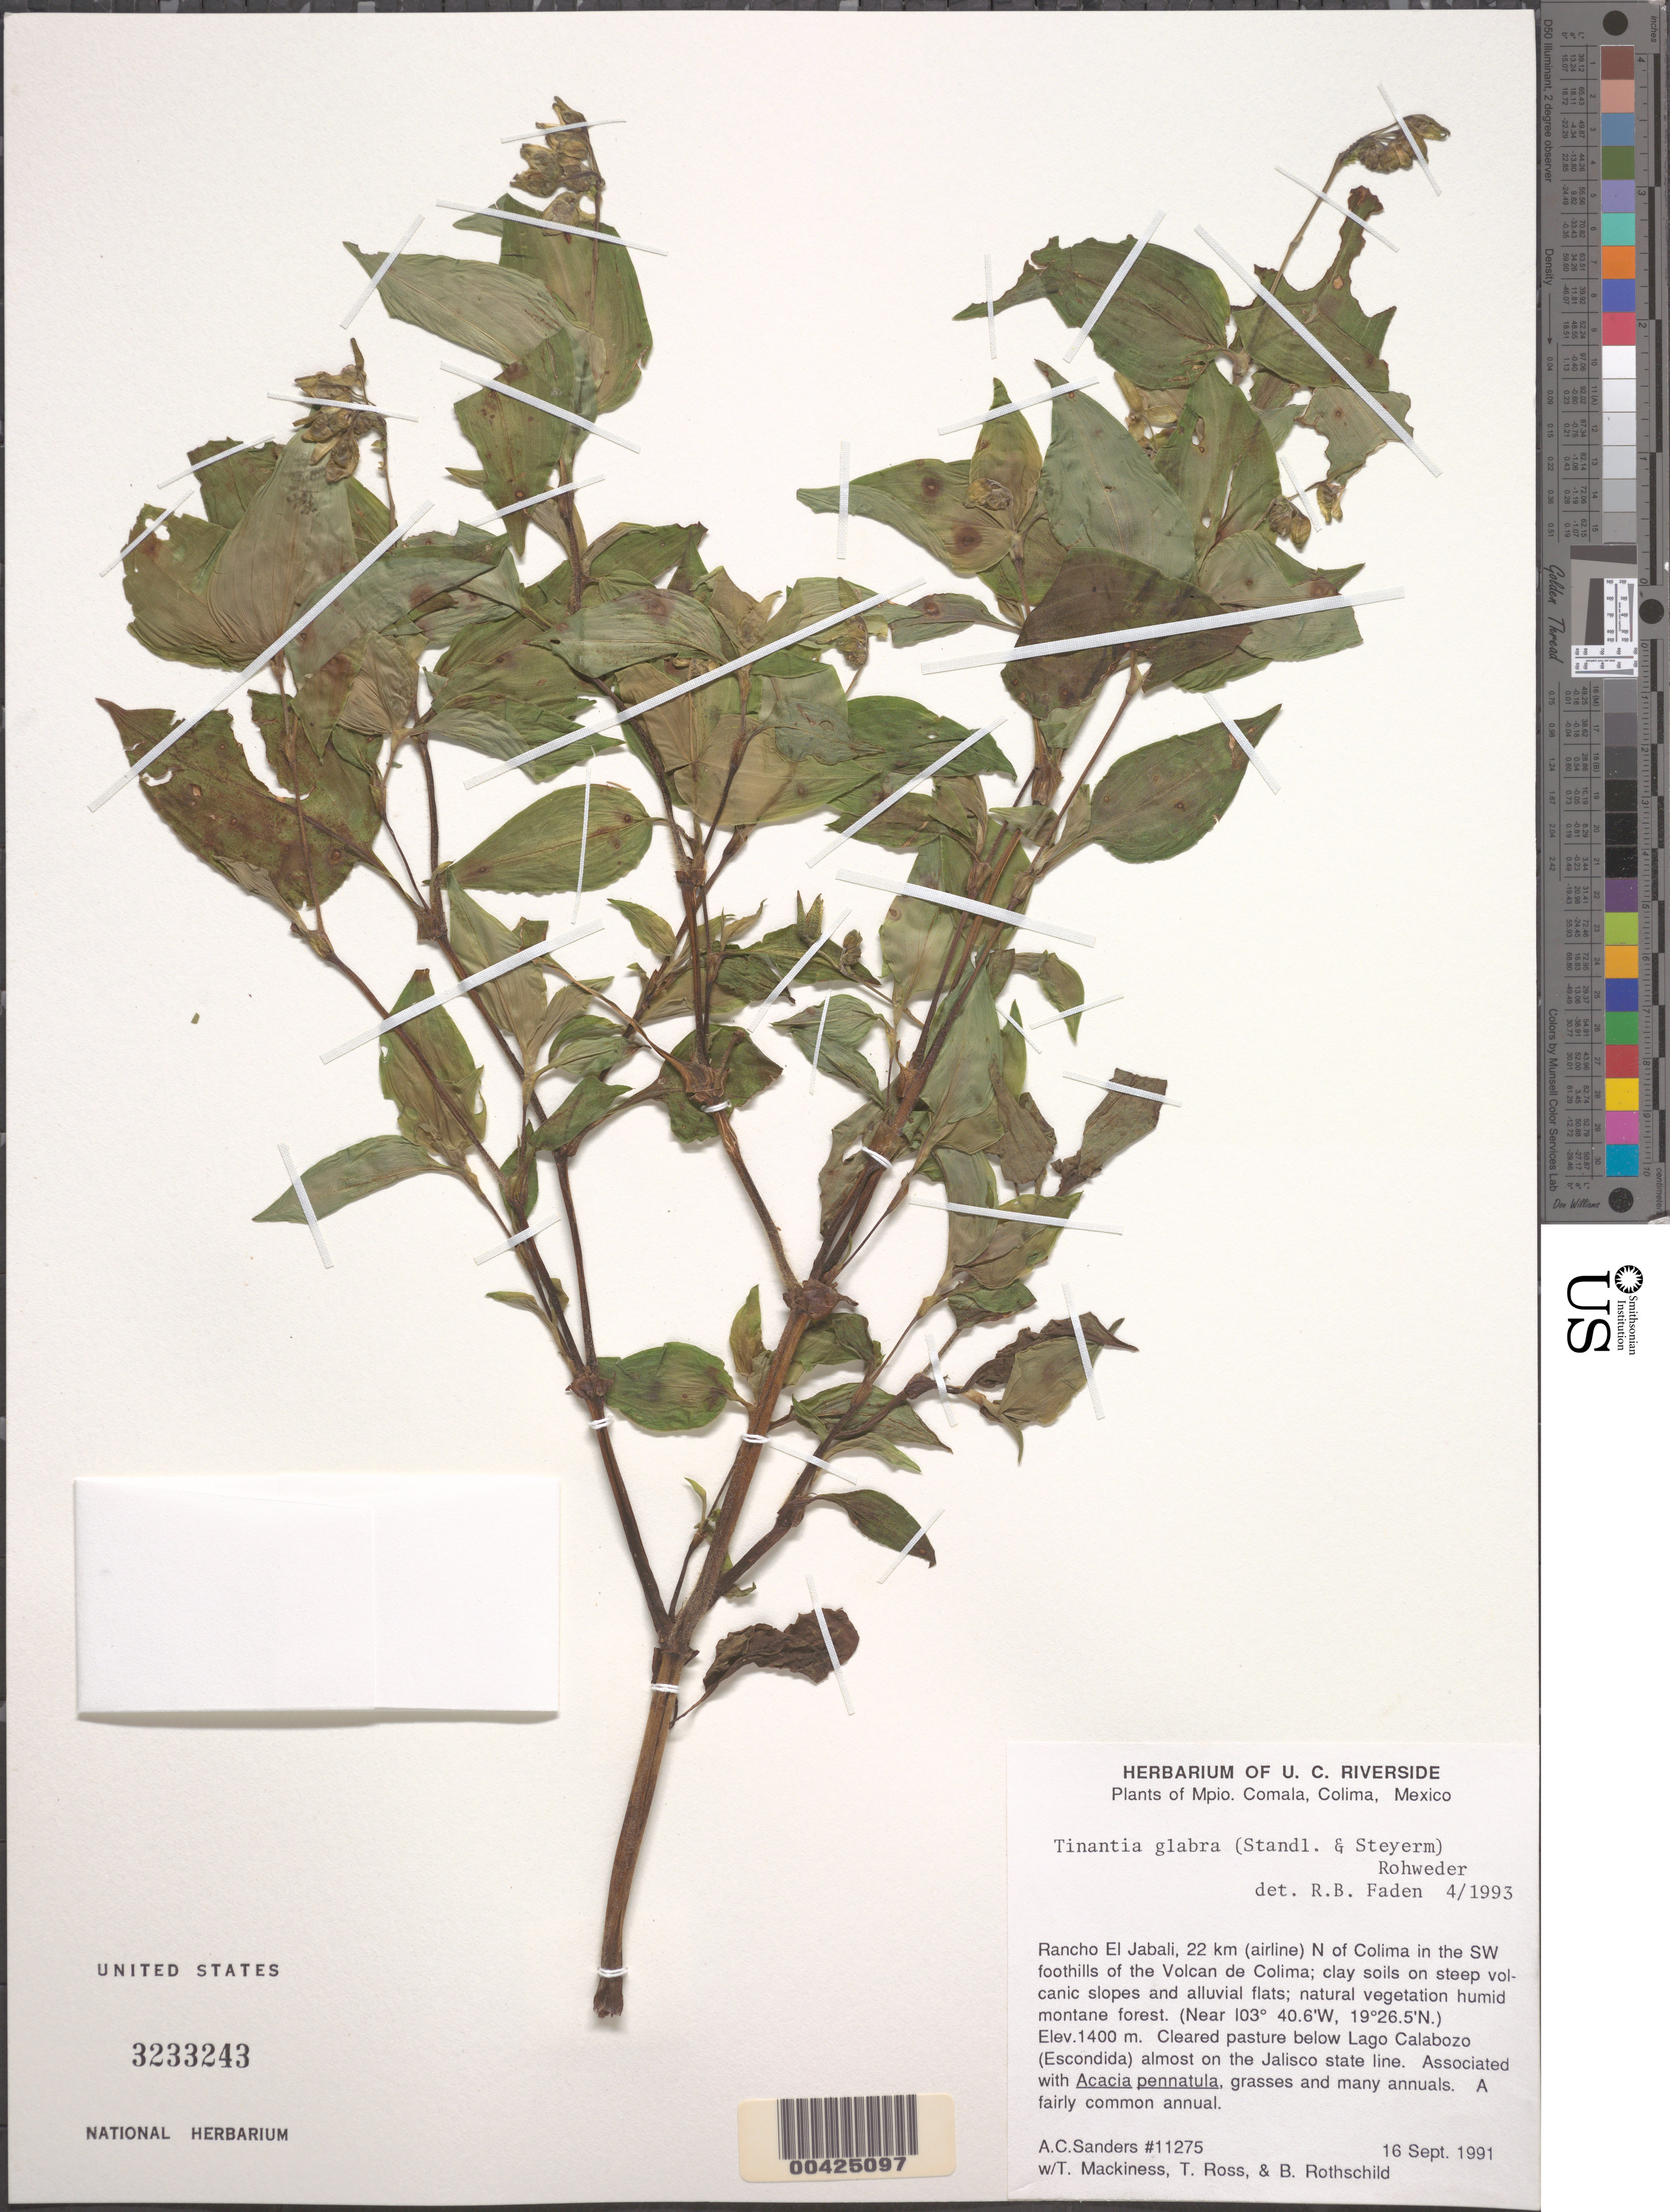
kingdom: Plantae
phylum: Tracheophyta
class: Liliopsida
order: Commelinales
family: Commelinaceae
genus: Tinantia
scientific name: Tinantia glabra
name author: (Standl. & Steyerm.) Rohweder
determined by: Faden, Robert B., (US), Smithsonian Institution - National Museum of Natural History (UNITED STATES)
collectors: A. Sanders, T. Mackiness, T. Ross & B. Rothschild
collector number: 11275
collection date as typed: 16 Sep 1991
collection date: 1991-09-16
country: Mexico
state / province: Colima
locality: Comala, Rancho El Jabali, N of Colima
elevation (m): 1400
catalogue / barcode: US 3233243